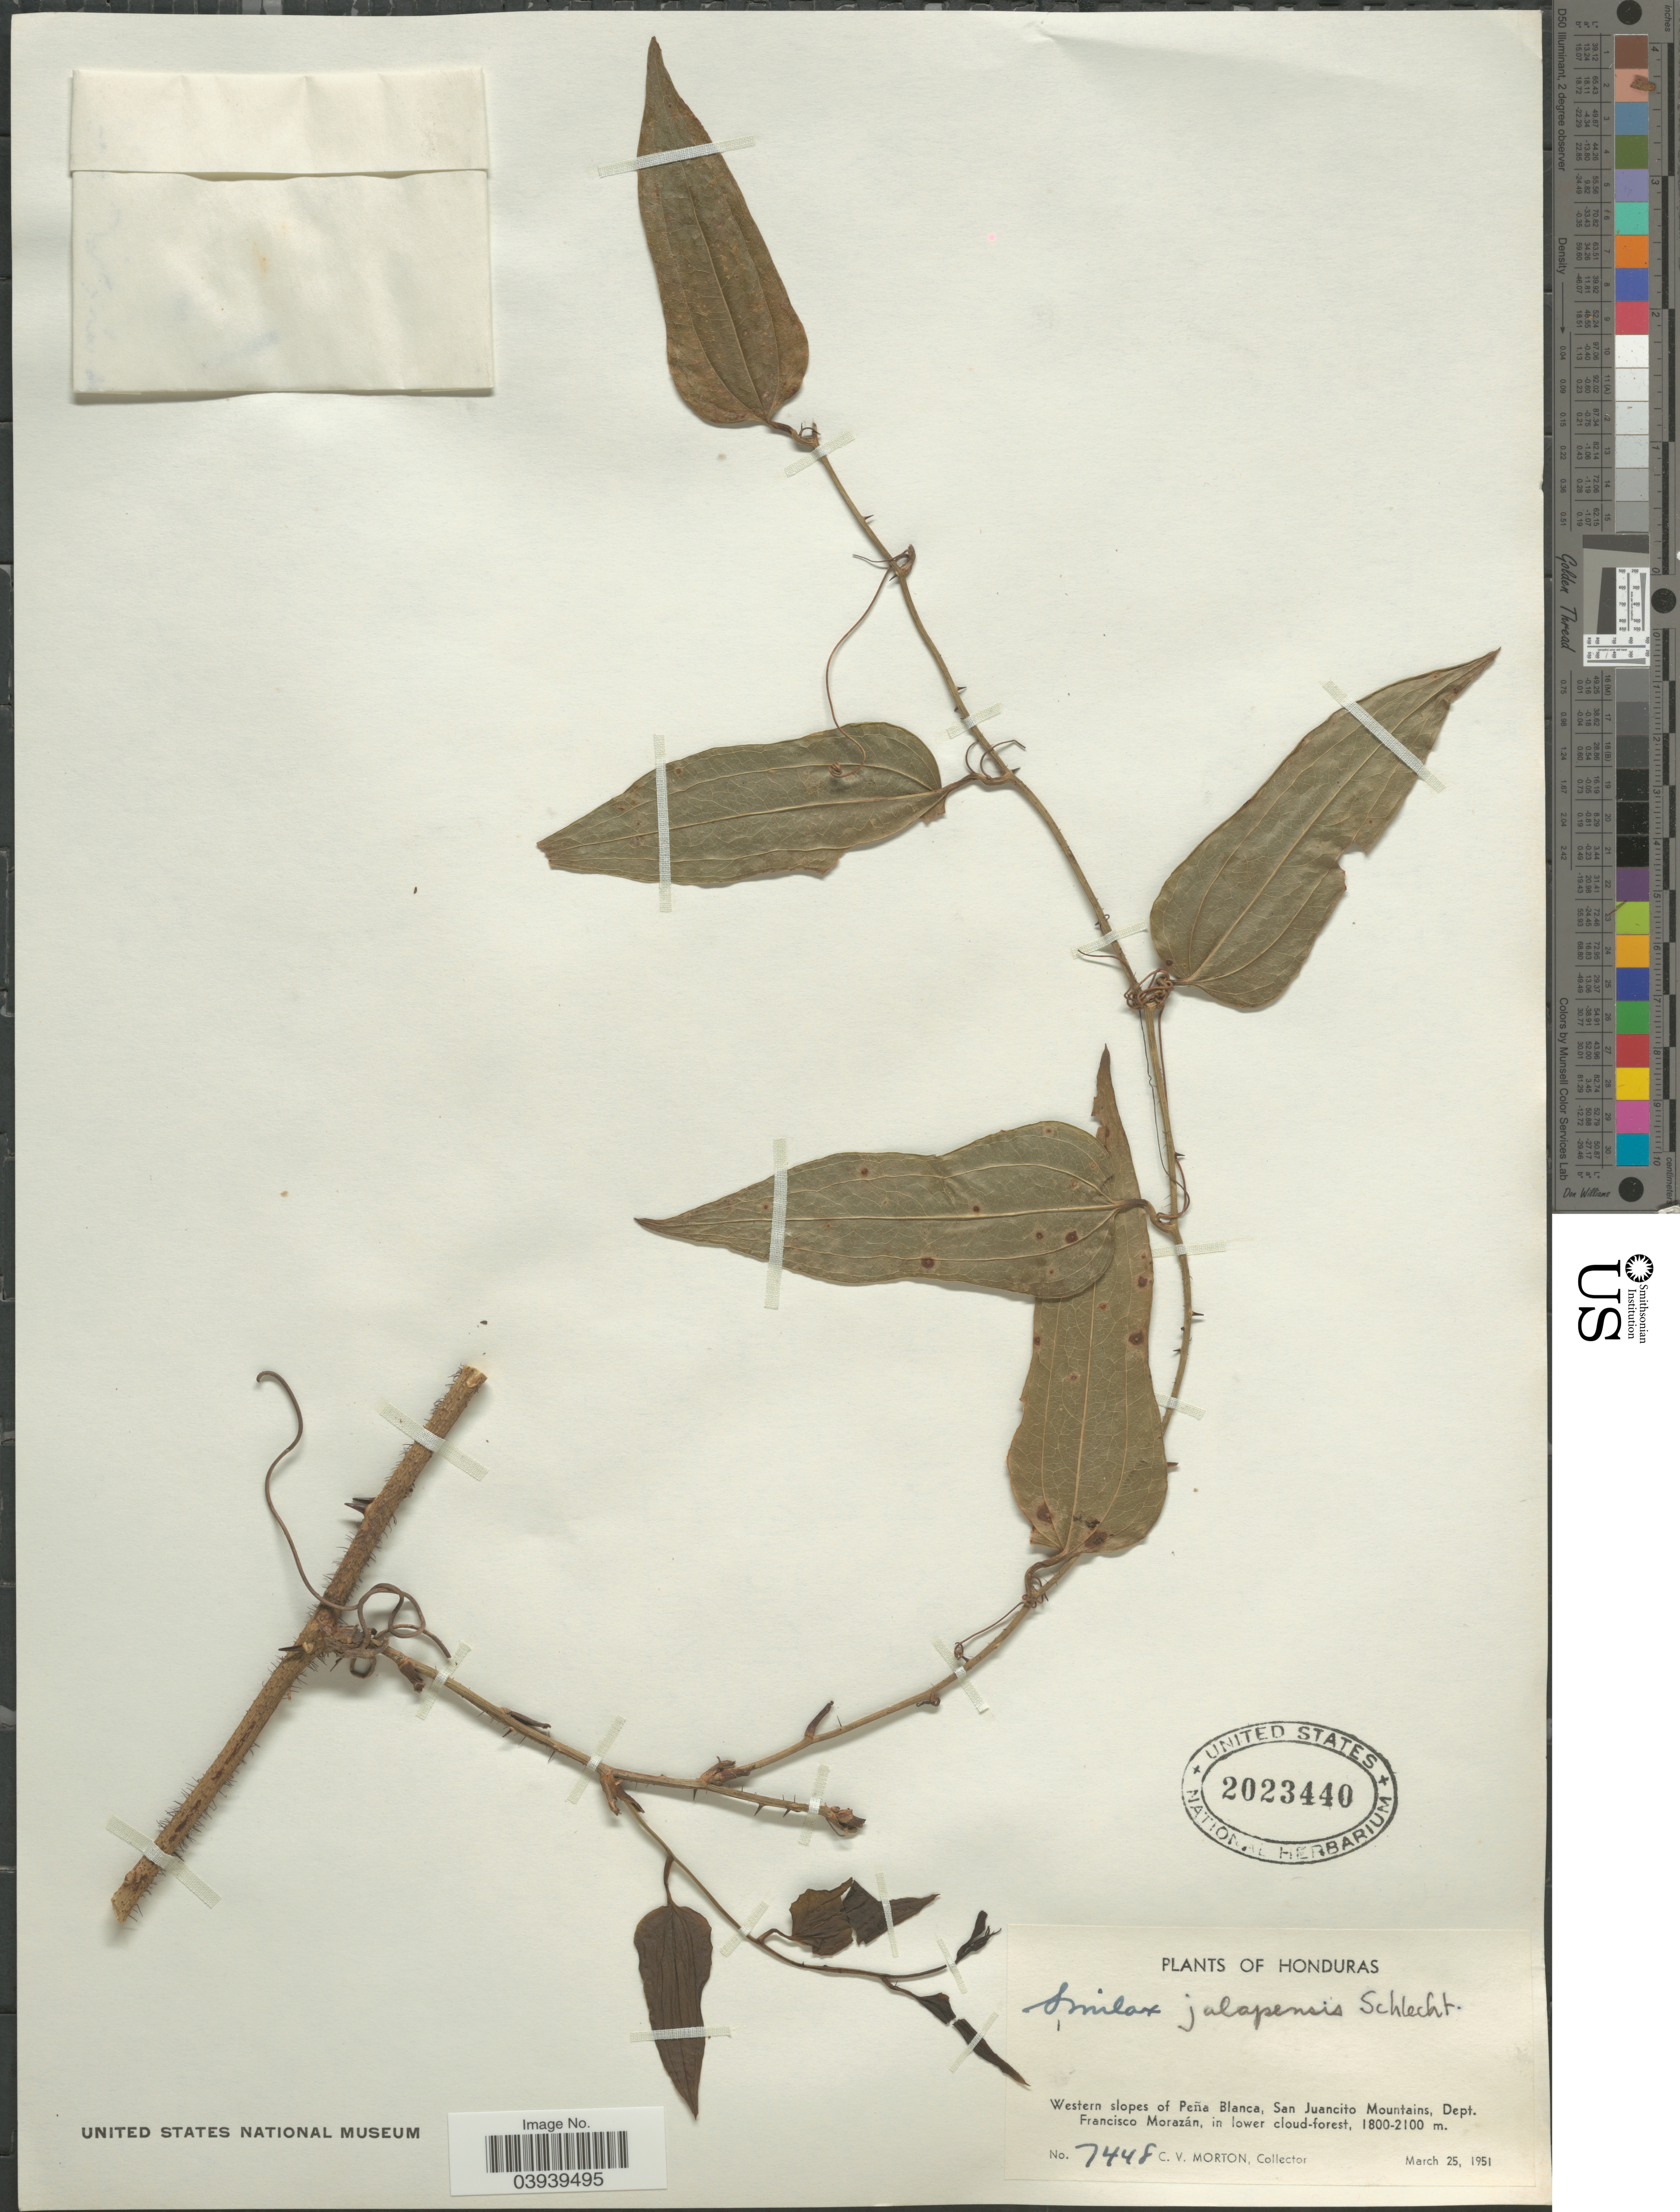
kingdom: Plantae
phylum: Tracheophyta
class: Liliopsida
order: Liliales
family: Smilacaceae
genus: Smilax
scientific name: Smilax jalapensis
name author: Schltdl.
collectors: C. V. Morton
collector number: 7448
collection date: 1951-03-25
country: Honduras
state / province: Fco. Morazán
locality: Western slopes of Peña Blanca, San Juancito Mountains, Dept. Francisco Morazán.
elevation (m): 1800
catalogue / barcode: US 2023440